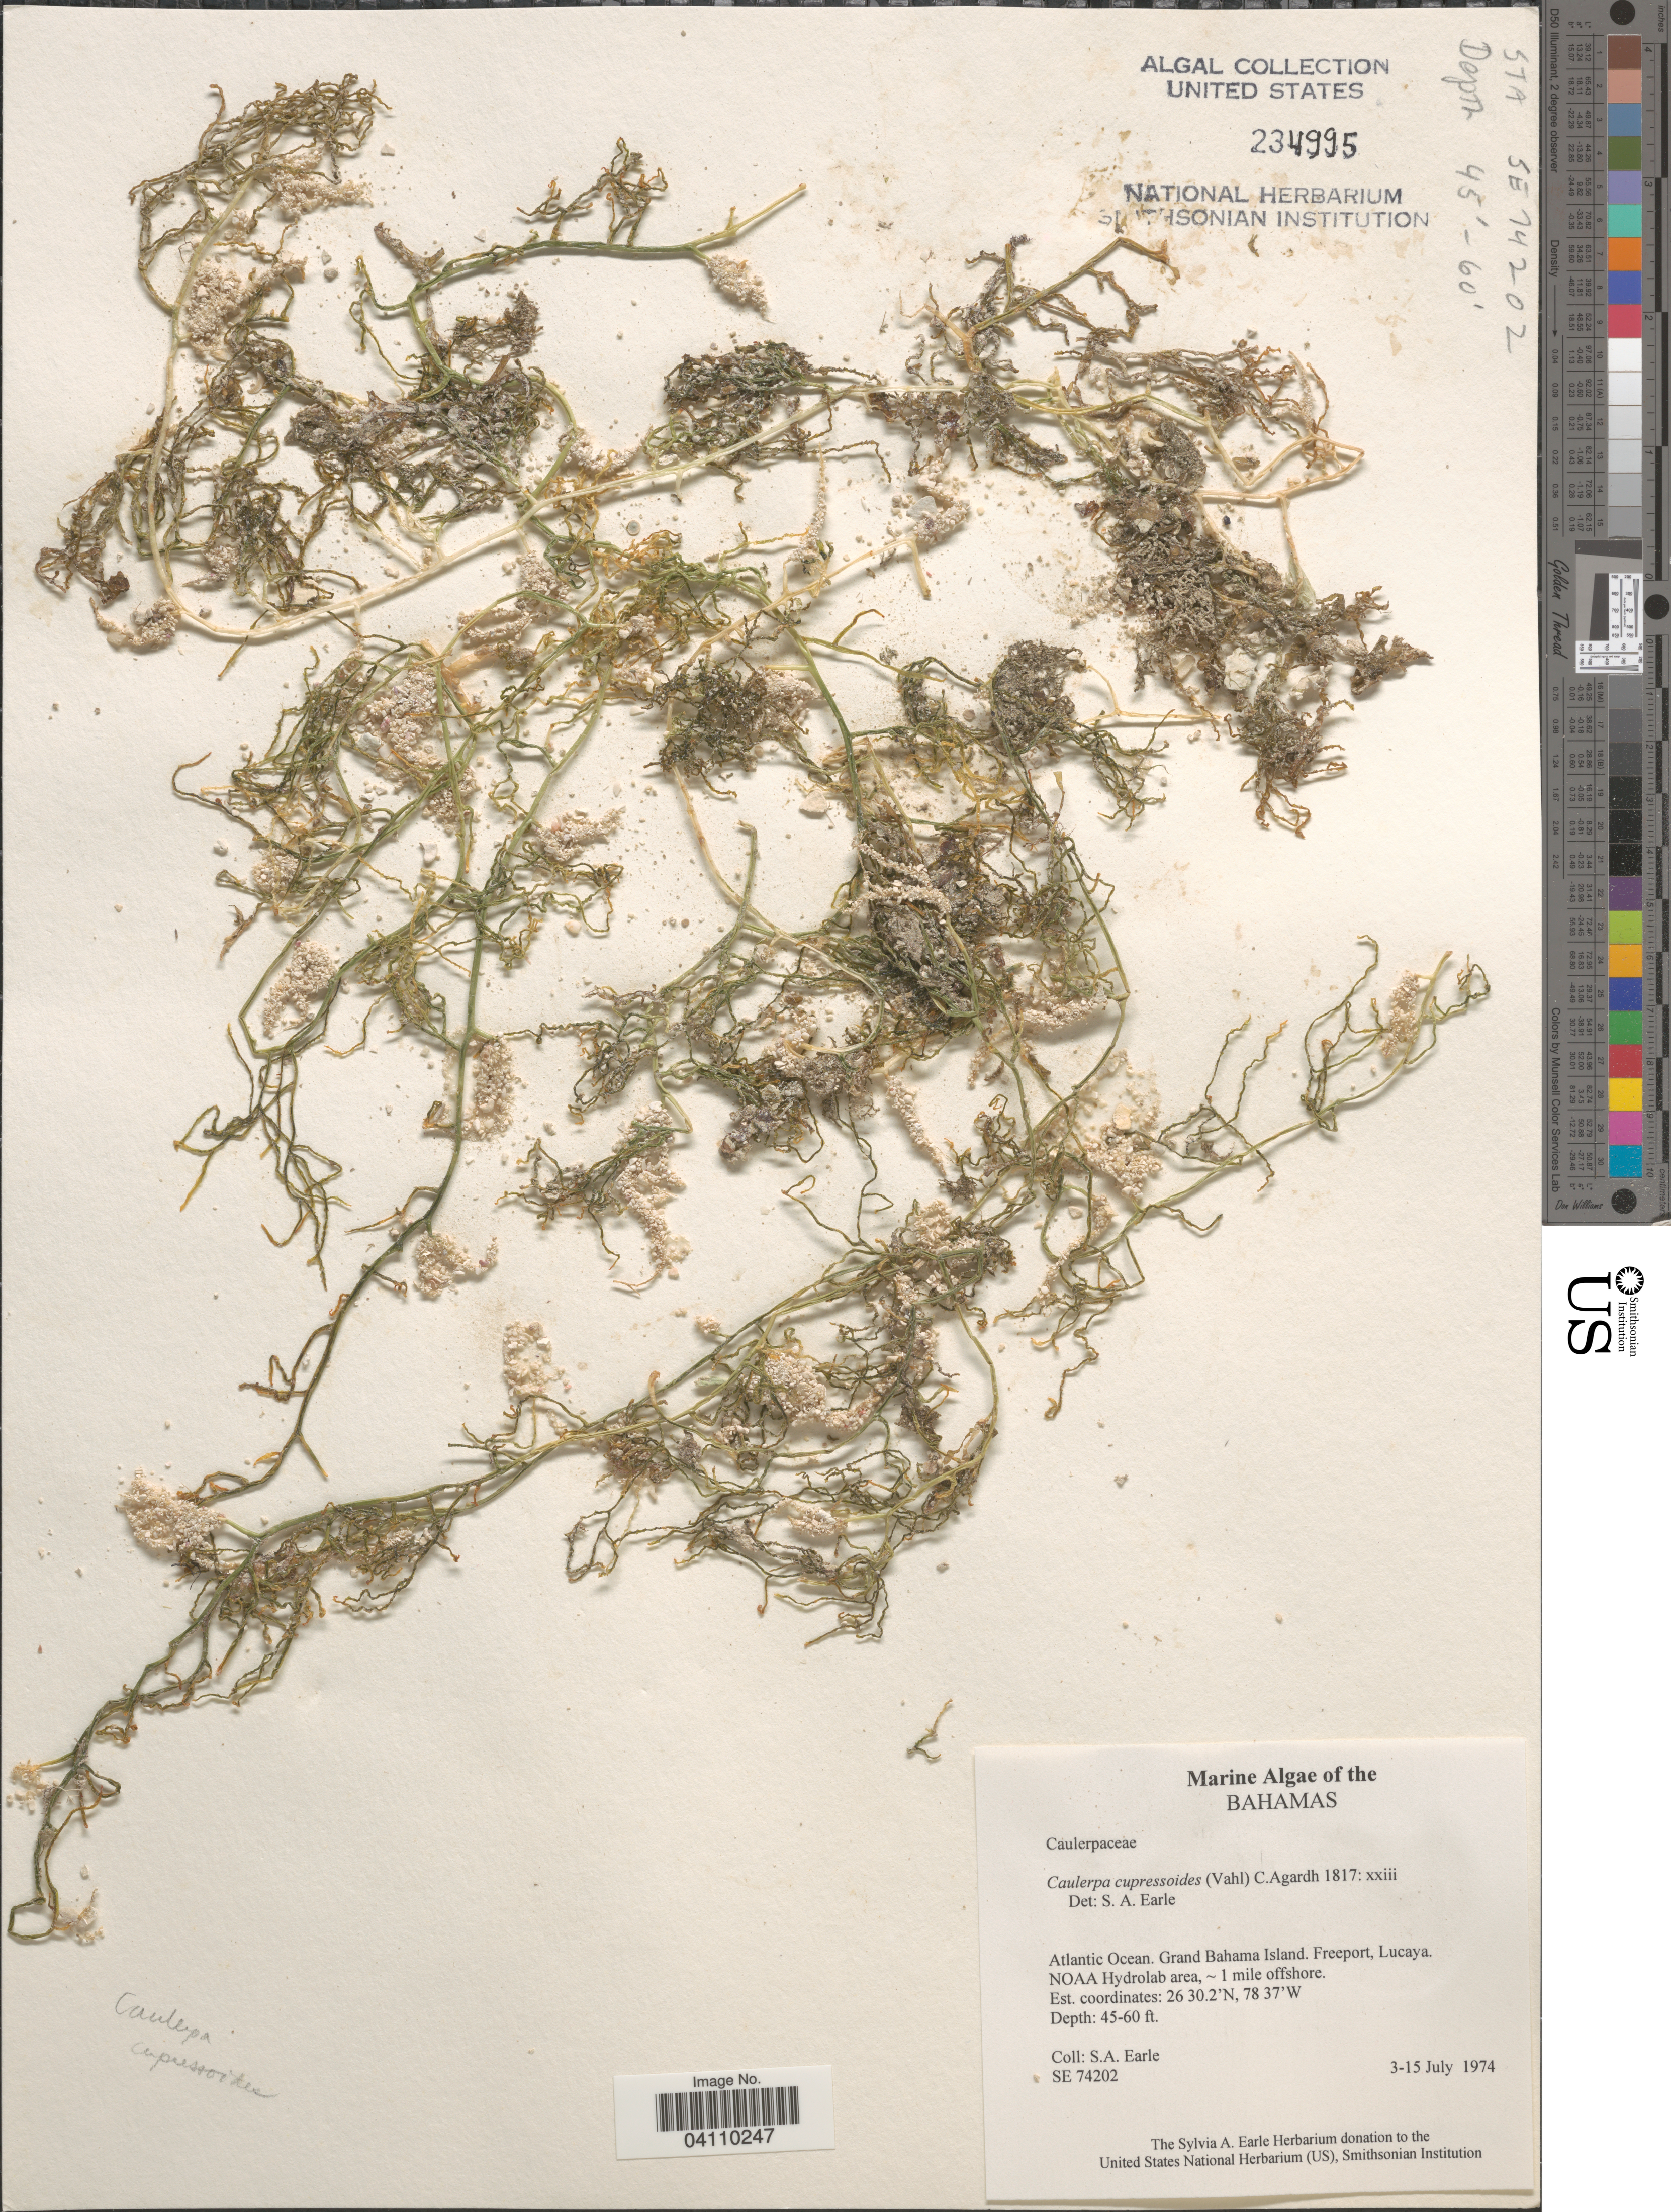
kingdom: Plantae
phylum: Chlorophyta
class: Ulvophyceae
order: Bryopsidales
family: Caulerpaceae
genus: Caulerpa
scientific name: Caulerpa cupressoides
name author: (Vahl) C. Agardh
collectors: S. A. Earle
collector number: SE74202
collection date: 1974-07-03/1974-07-15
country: Bahamas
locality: Atlantic Ocean. Grand Bahama Island. Freeport, Lucaya. NOAA Hydrolab area, ~ 1 mile offshore.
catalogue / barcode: US 234995